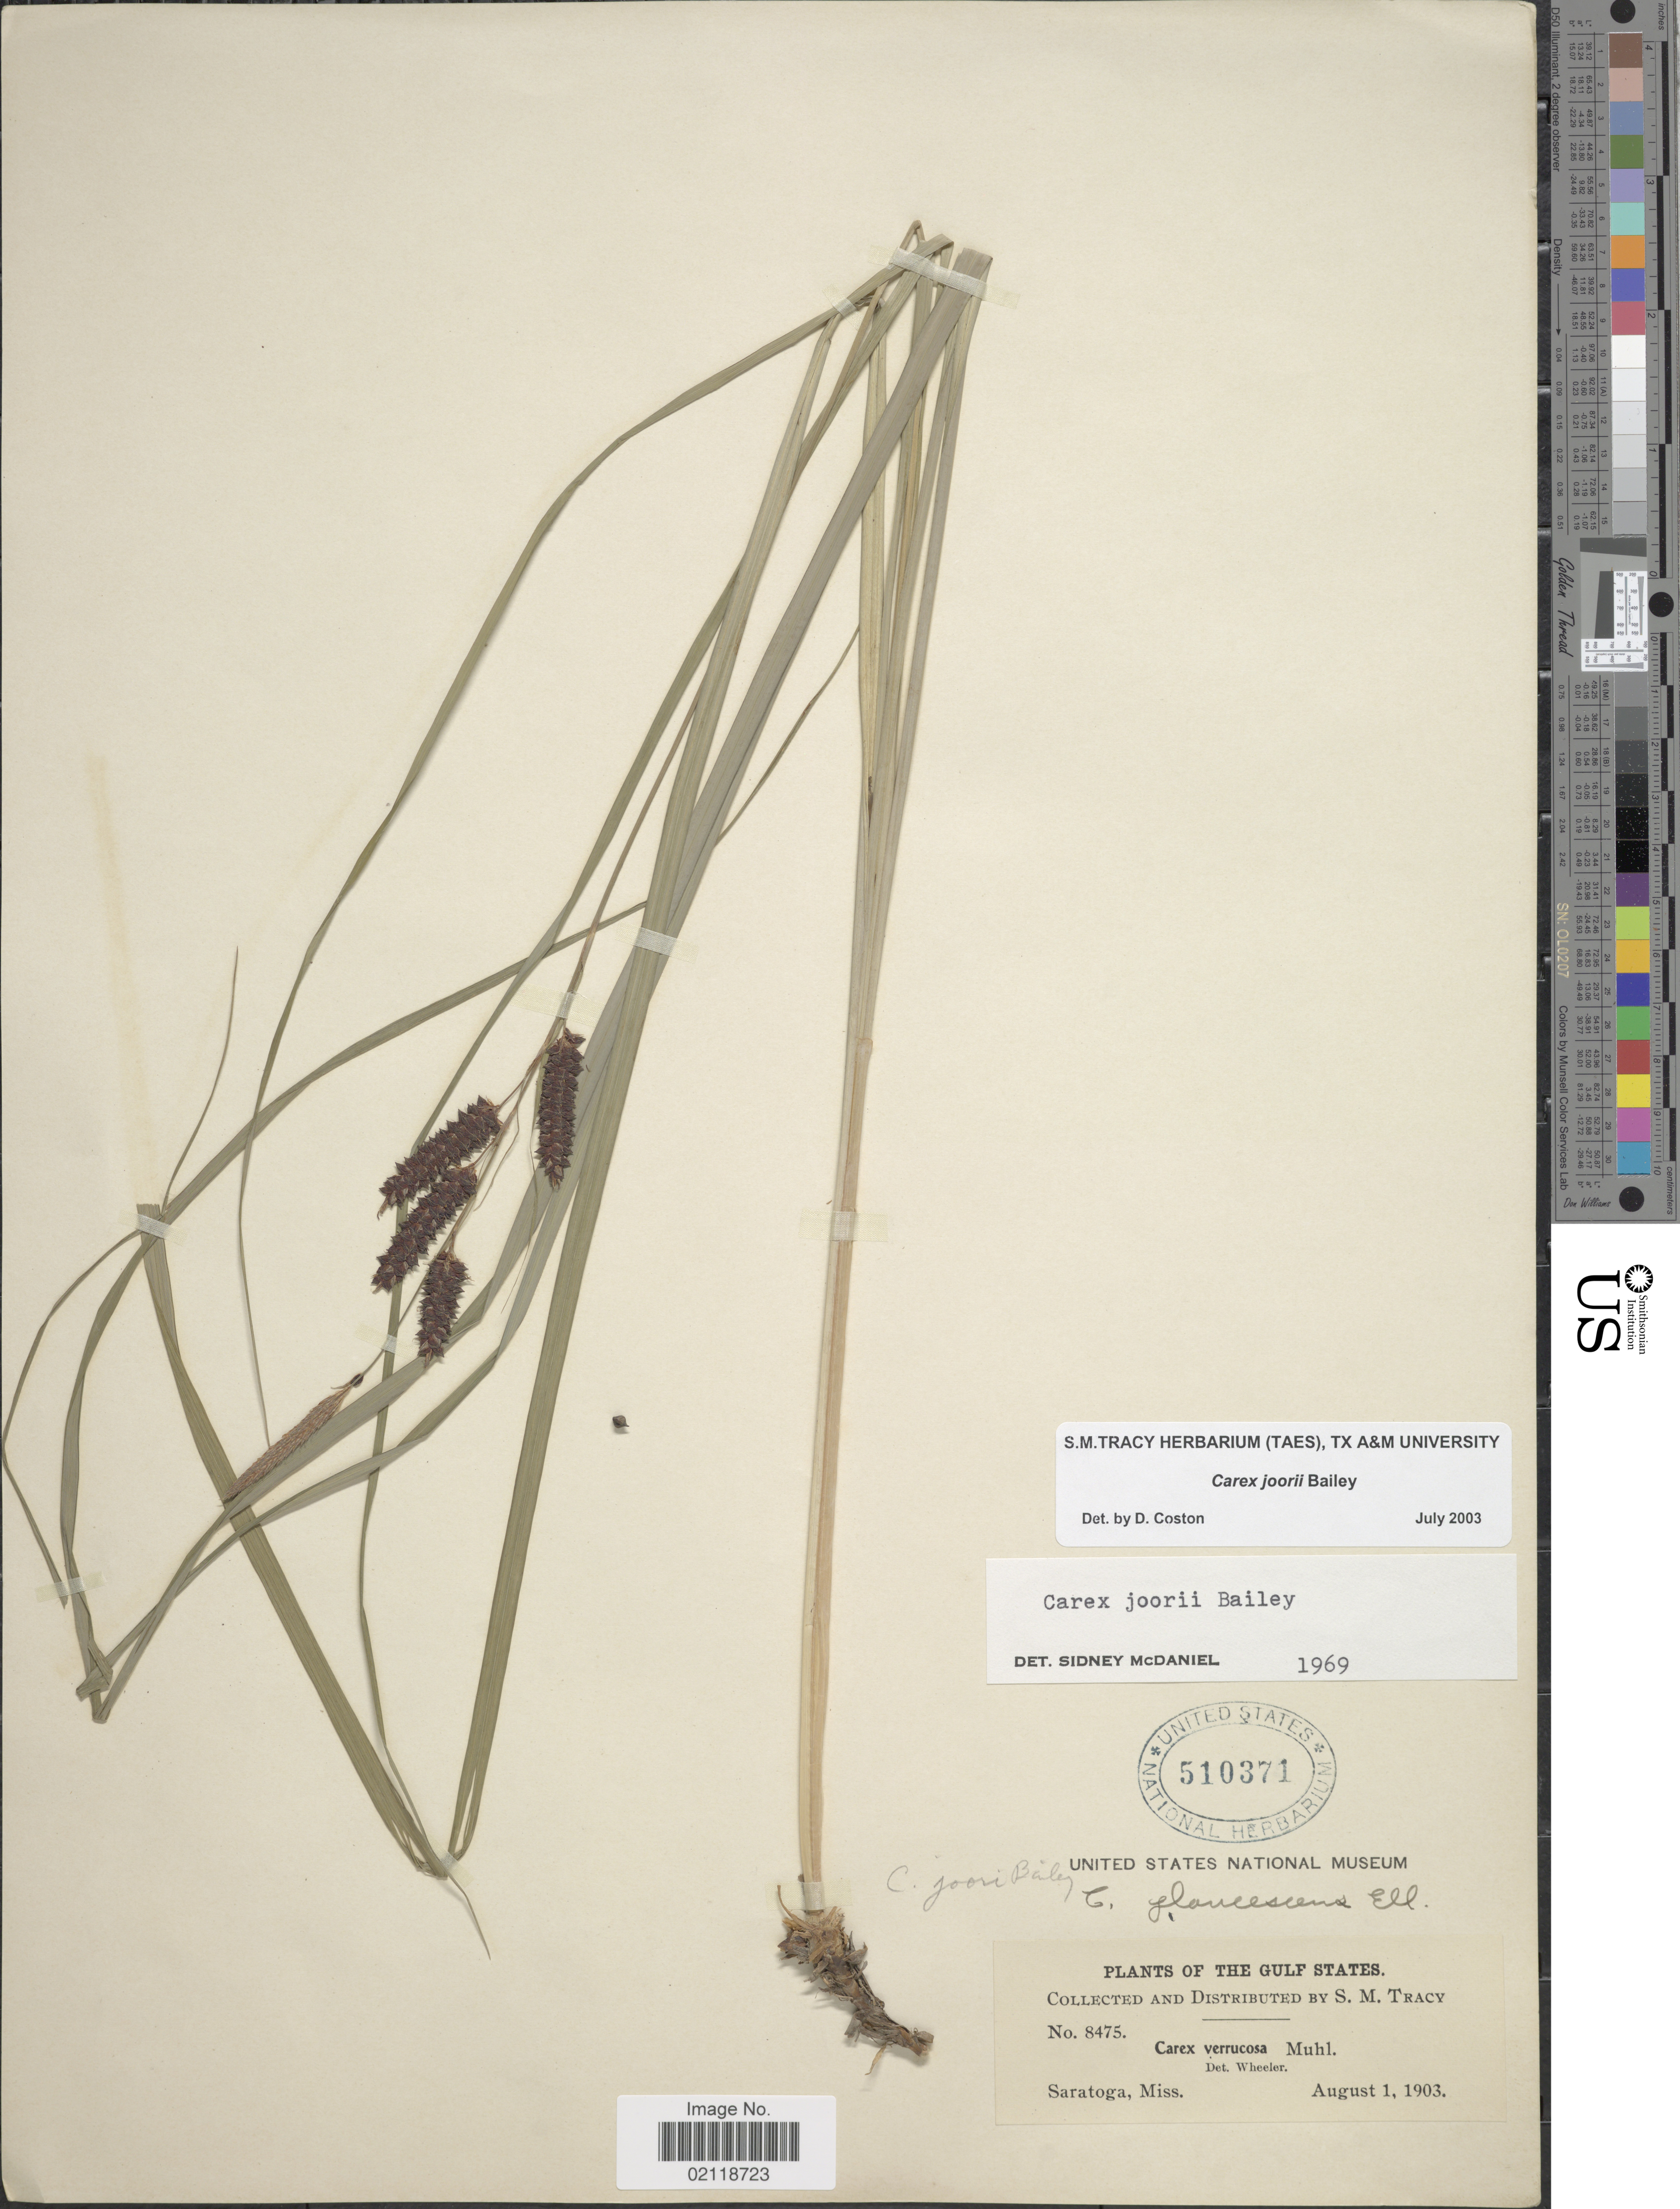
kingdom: Plantae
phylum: Tracheophyta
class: Liliopsida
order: Poales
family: Cyperaceae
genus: Carex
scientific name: Carex joorii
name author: L.H. Bailey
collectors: S. M. Tracy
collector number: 8475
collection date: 1903-08-01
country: United States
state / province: Mississippi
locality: The Gulf States, Saratoga.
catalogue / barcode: US 510371